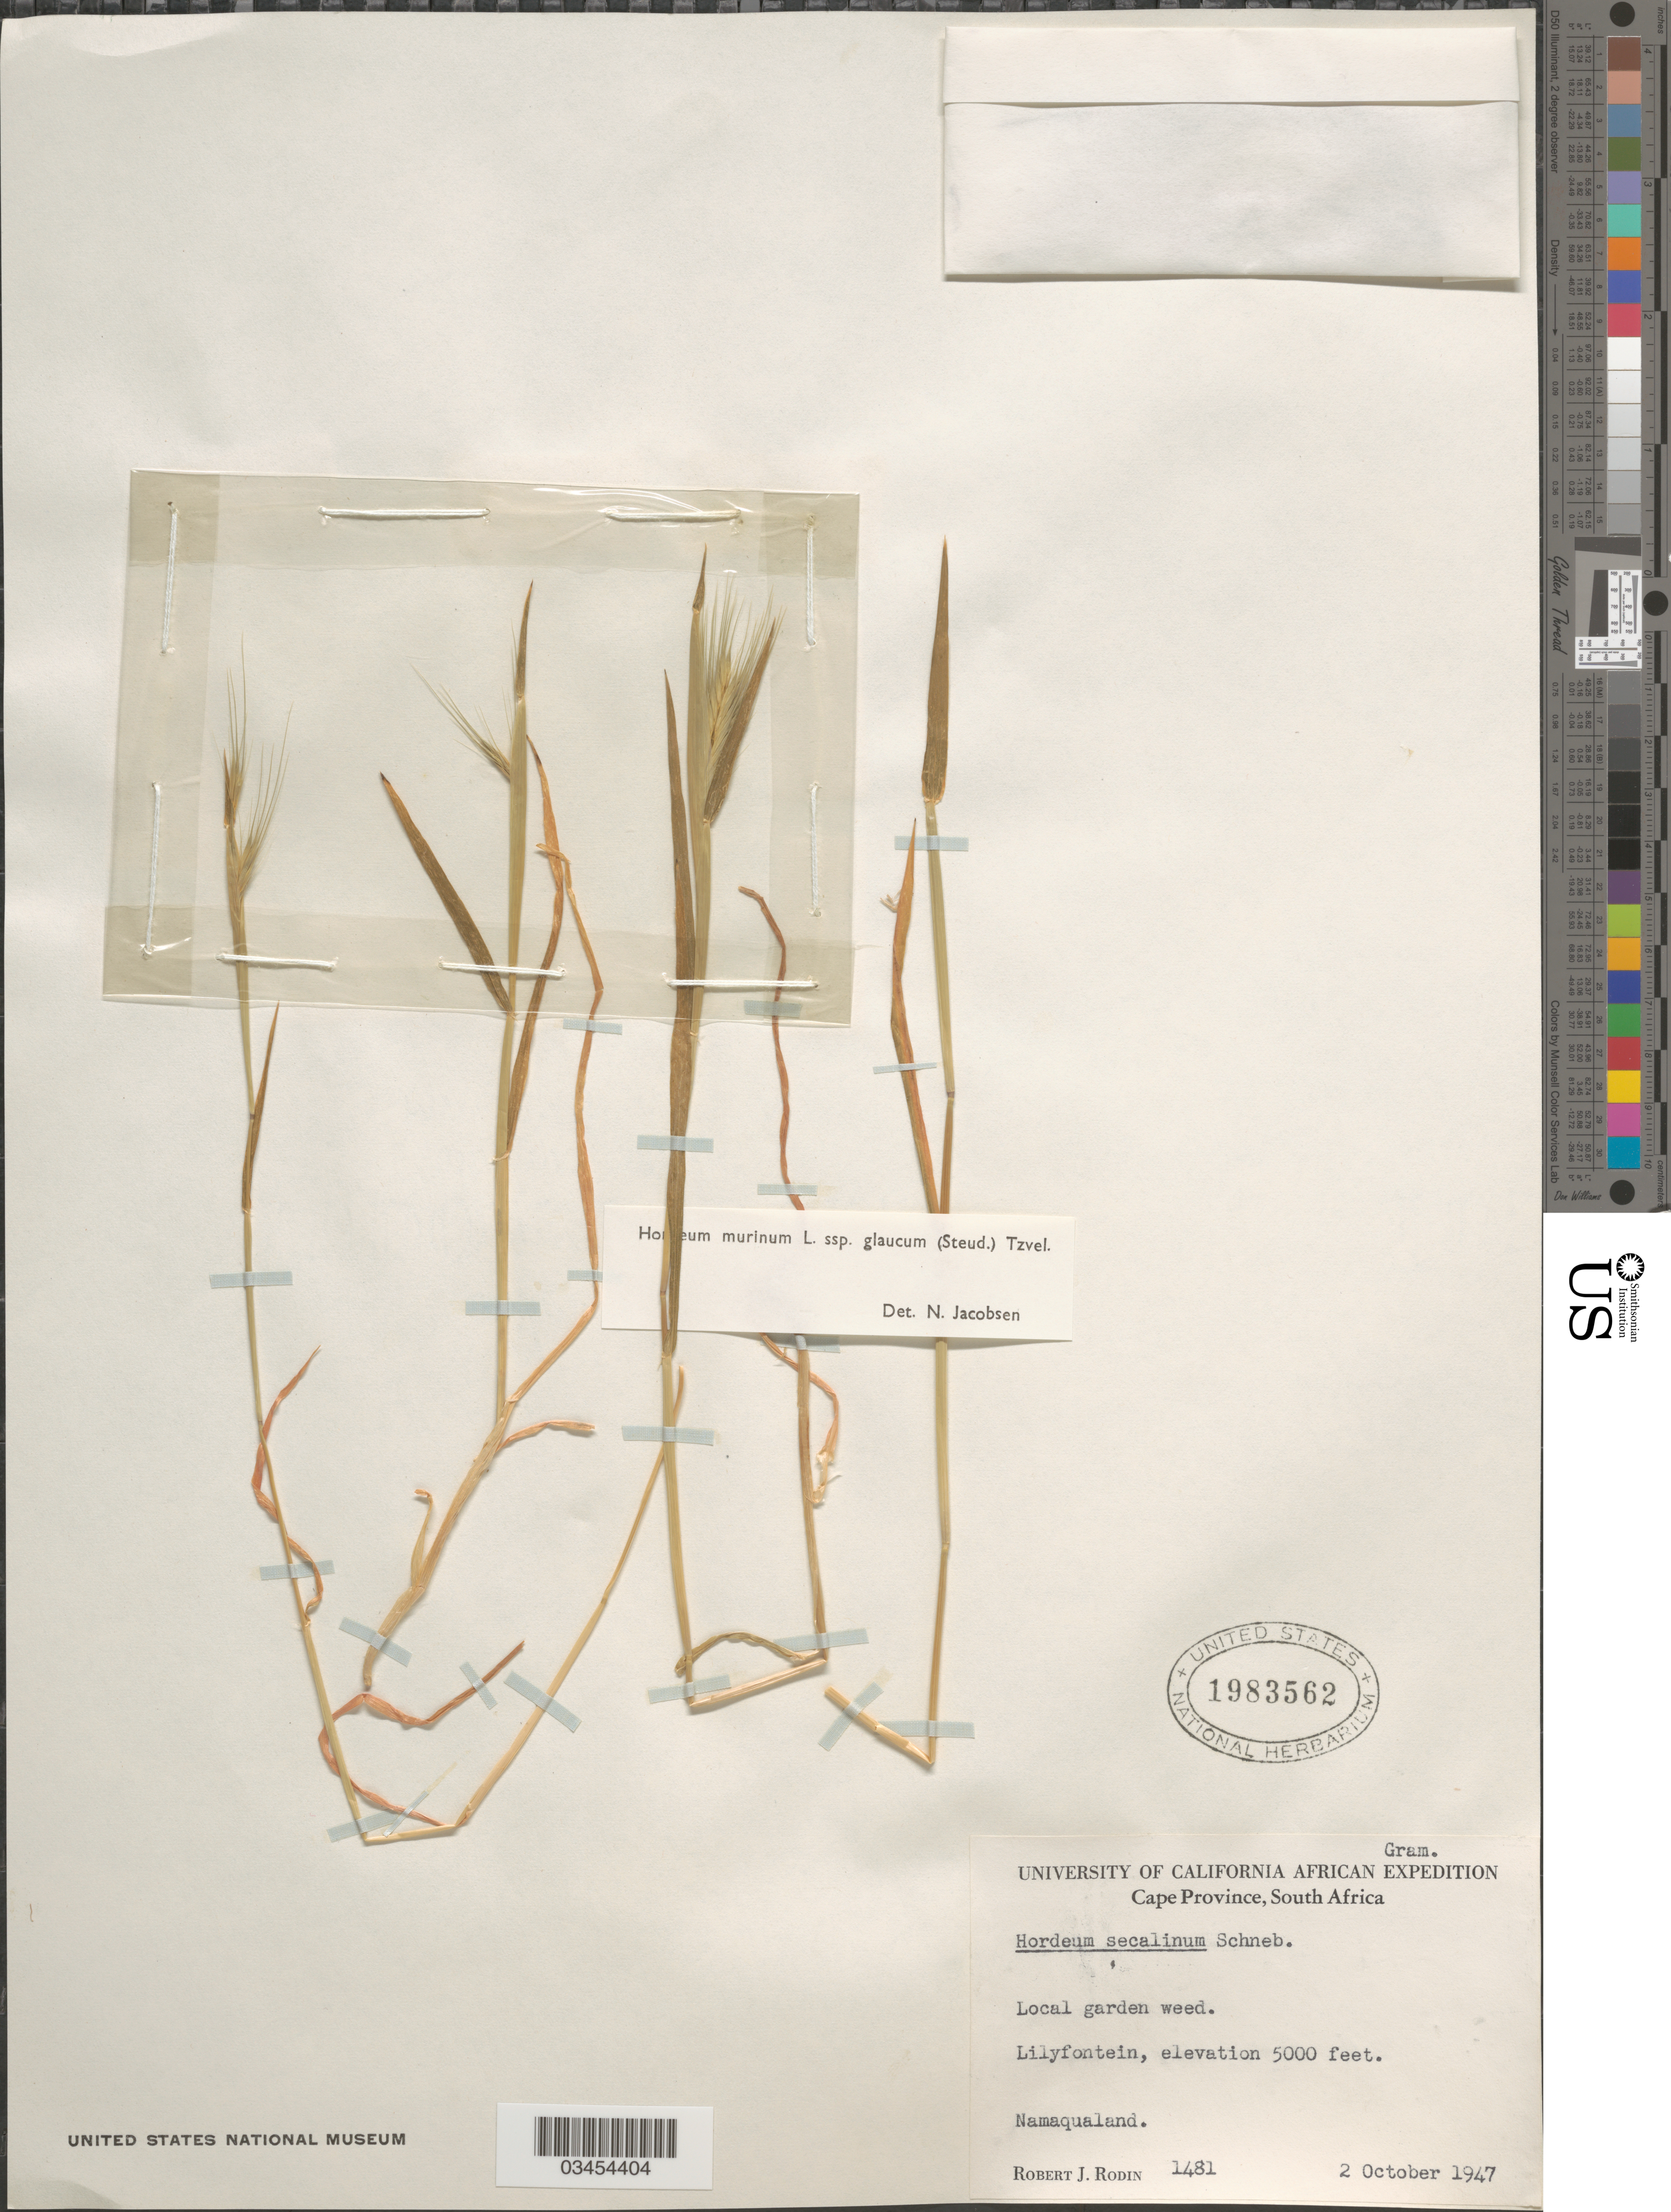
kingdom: Plantae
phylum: Tracheophyta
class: Liliopsida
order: Poales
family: Poaceae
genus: Hordeum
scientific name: Hordeum secalinum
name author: Schreb.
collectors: R. J. Rodin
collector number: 1481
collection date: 1947-02-10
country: South Africa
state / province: Northern Cape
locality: University of California African Expedition. Lilyfontein. Namaqualand. Cape Province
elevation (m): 1524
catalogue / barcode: US 1983562